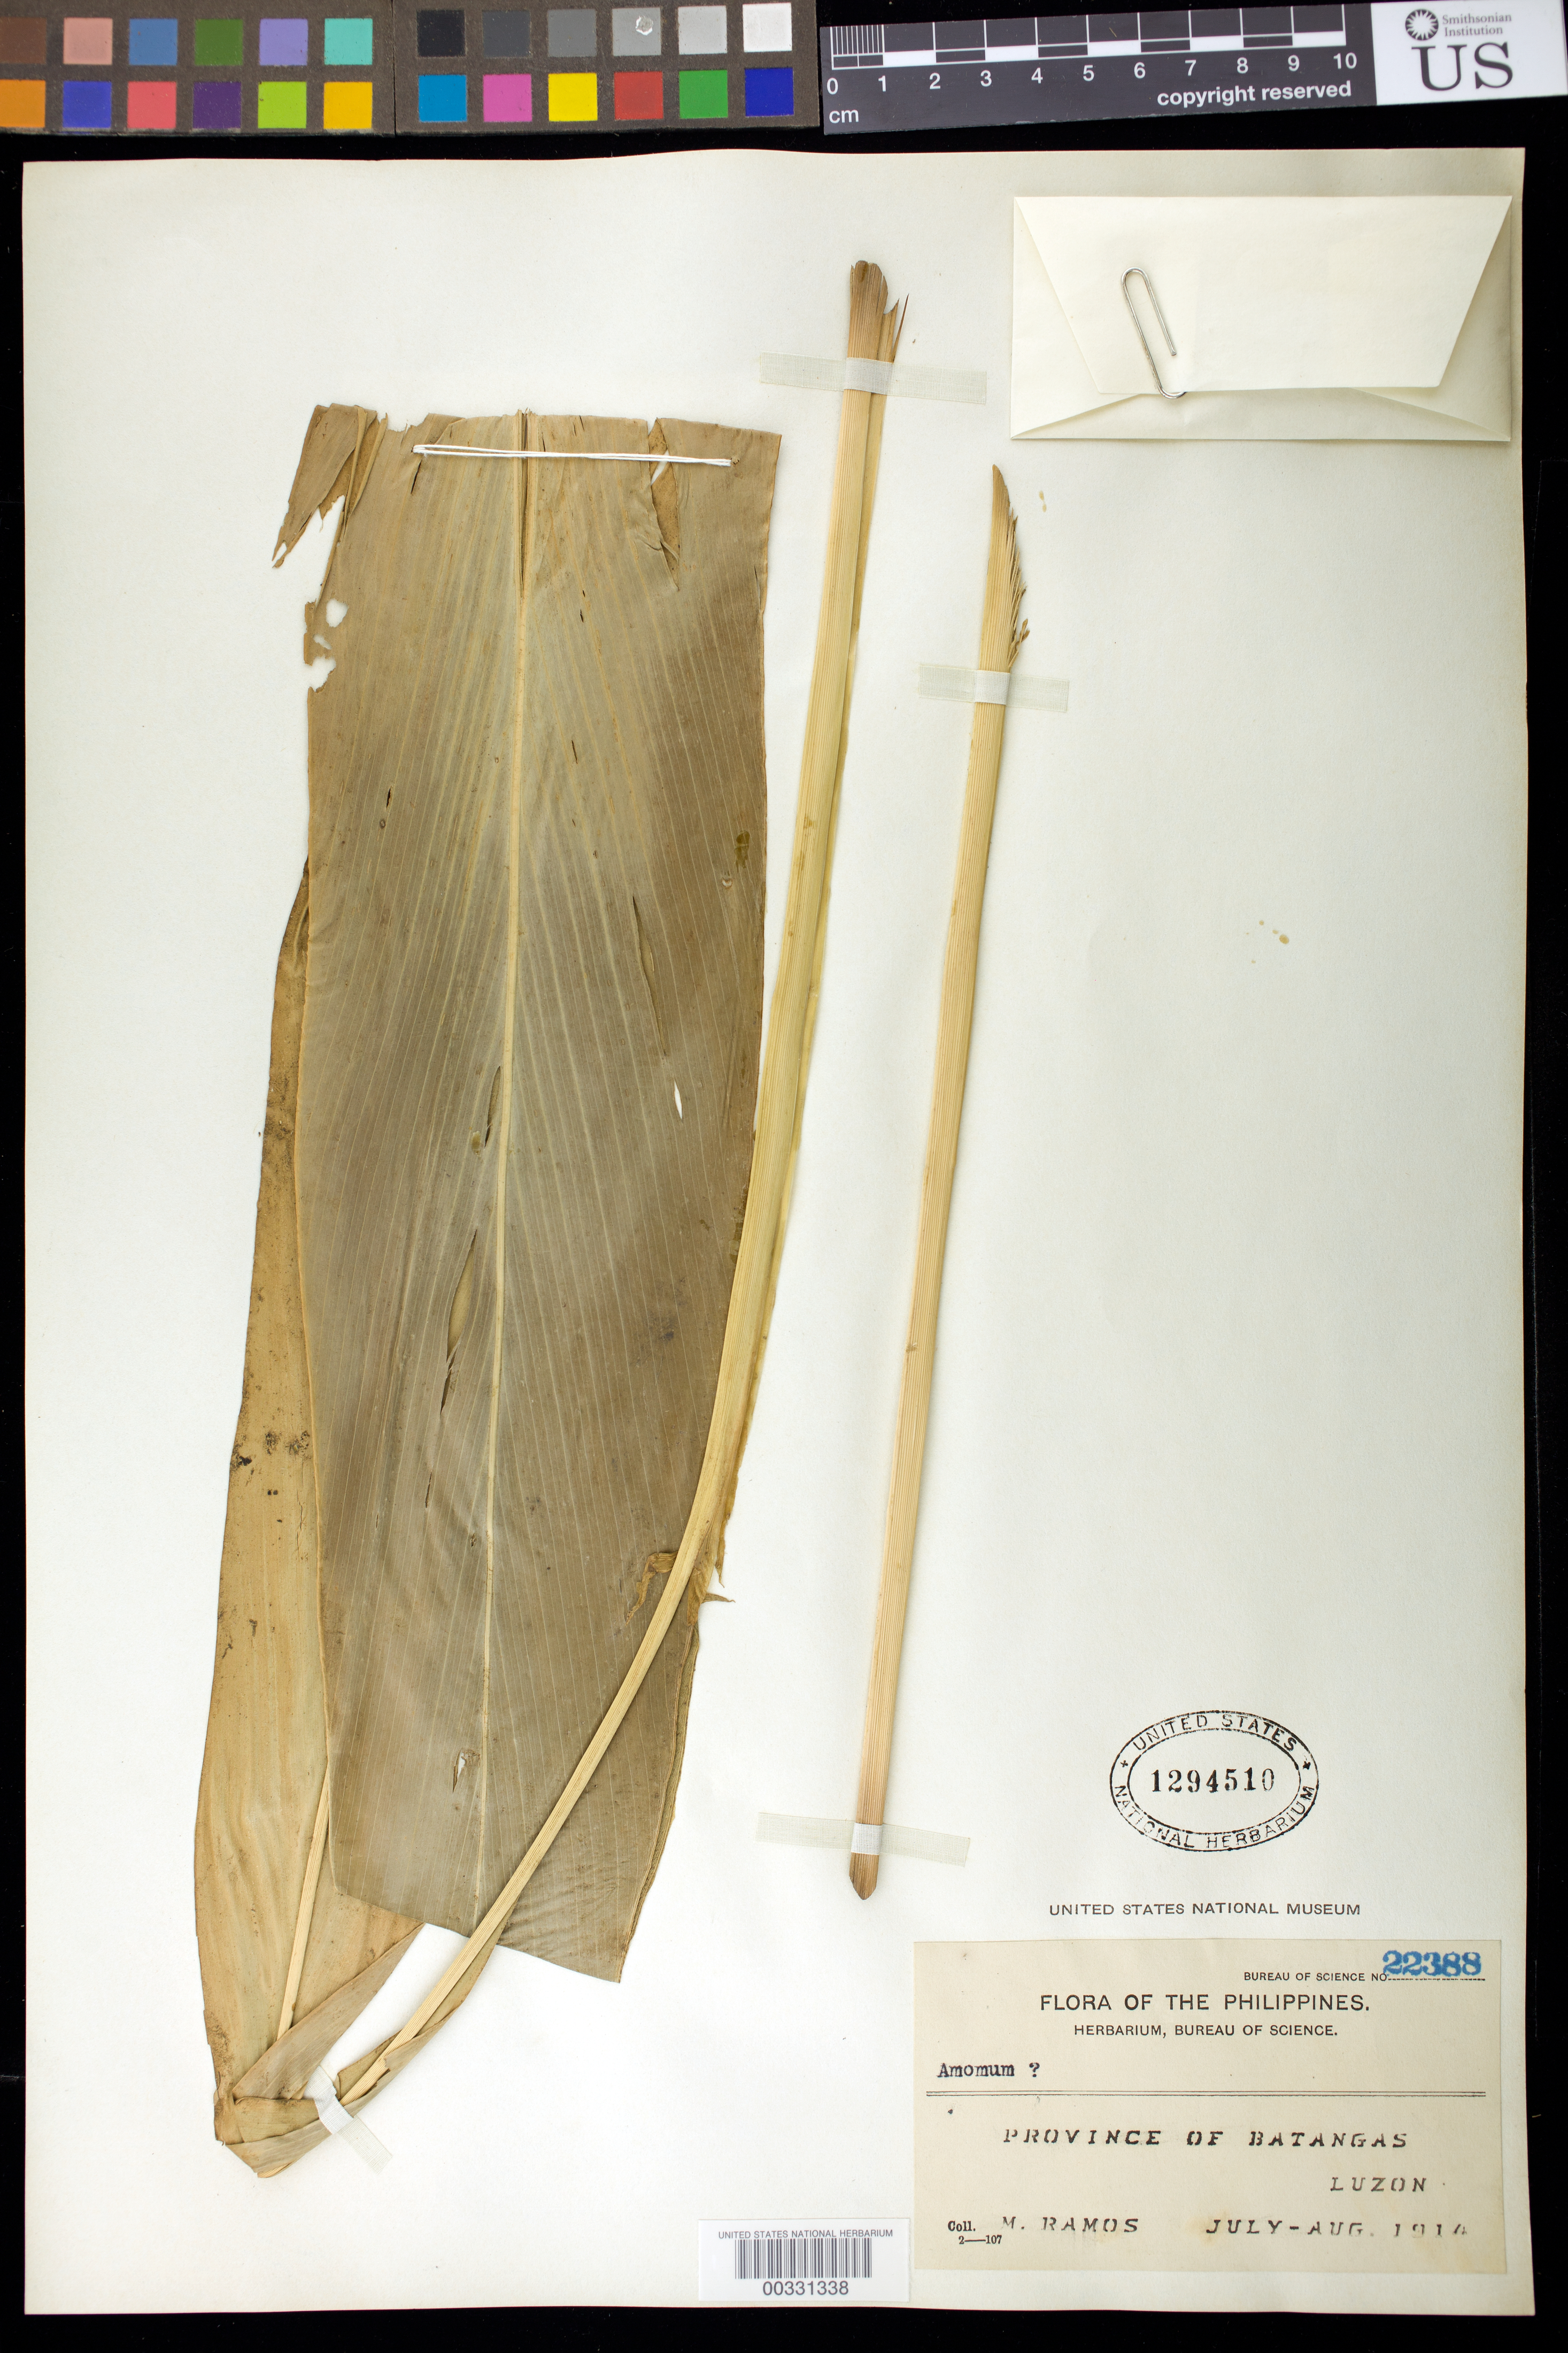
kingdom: Plantae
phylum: Tracheophyta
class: Liliopsida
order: Zingiberales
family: Zingiberaceae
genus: Amomum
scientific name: Amomum sp.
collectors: M. Ramos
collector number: Bur. Sci. 22388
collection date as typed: Jul 1914 to -- Aug 1914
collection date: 1914-07/1914-08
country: Philippines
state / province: Calabarzon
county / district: Batangas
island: Luzon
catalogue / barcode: US 1294510